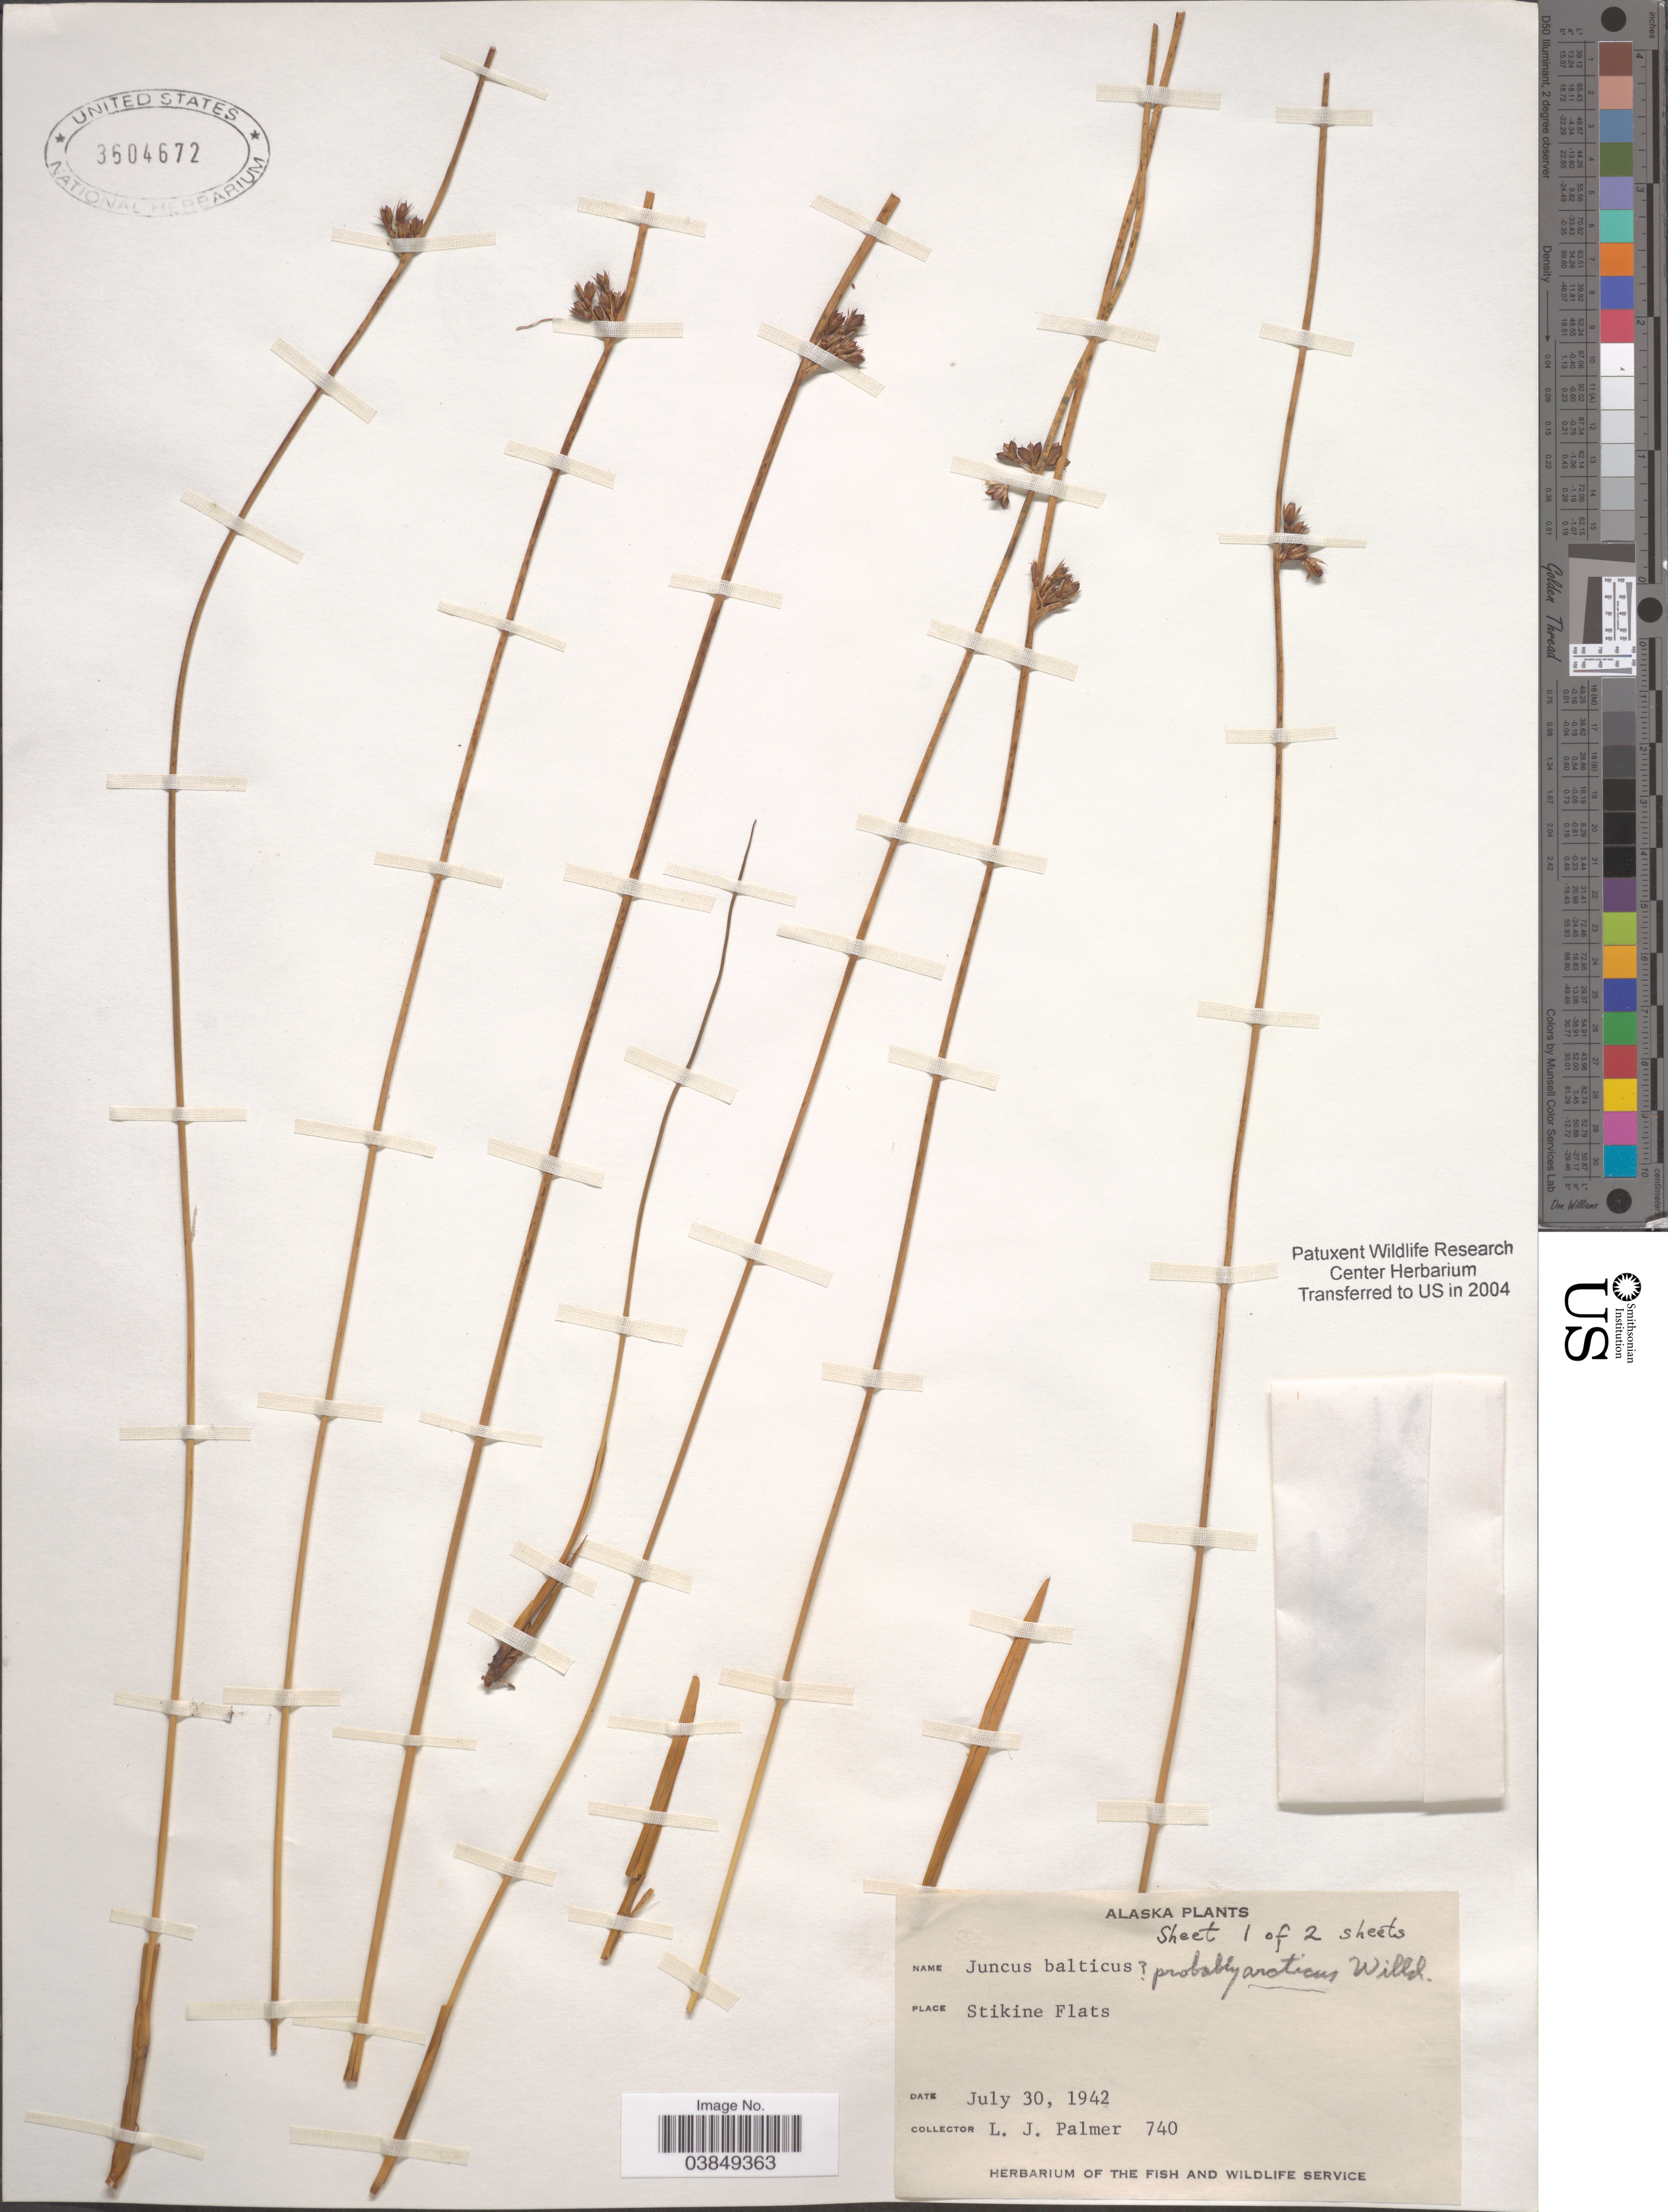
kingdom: Plantae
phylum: Tracheophyta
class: Liliopsida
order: Poales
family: Juncaceae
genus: Juncus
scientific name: Juncus arcticus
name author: Willd.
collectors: L. J. Palmer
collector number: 740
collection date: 1942-07-30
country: United States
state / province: Alaska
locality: Stikine Flats.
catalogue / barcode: US 3604672